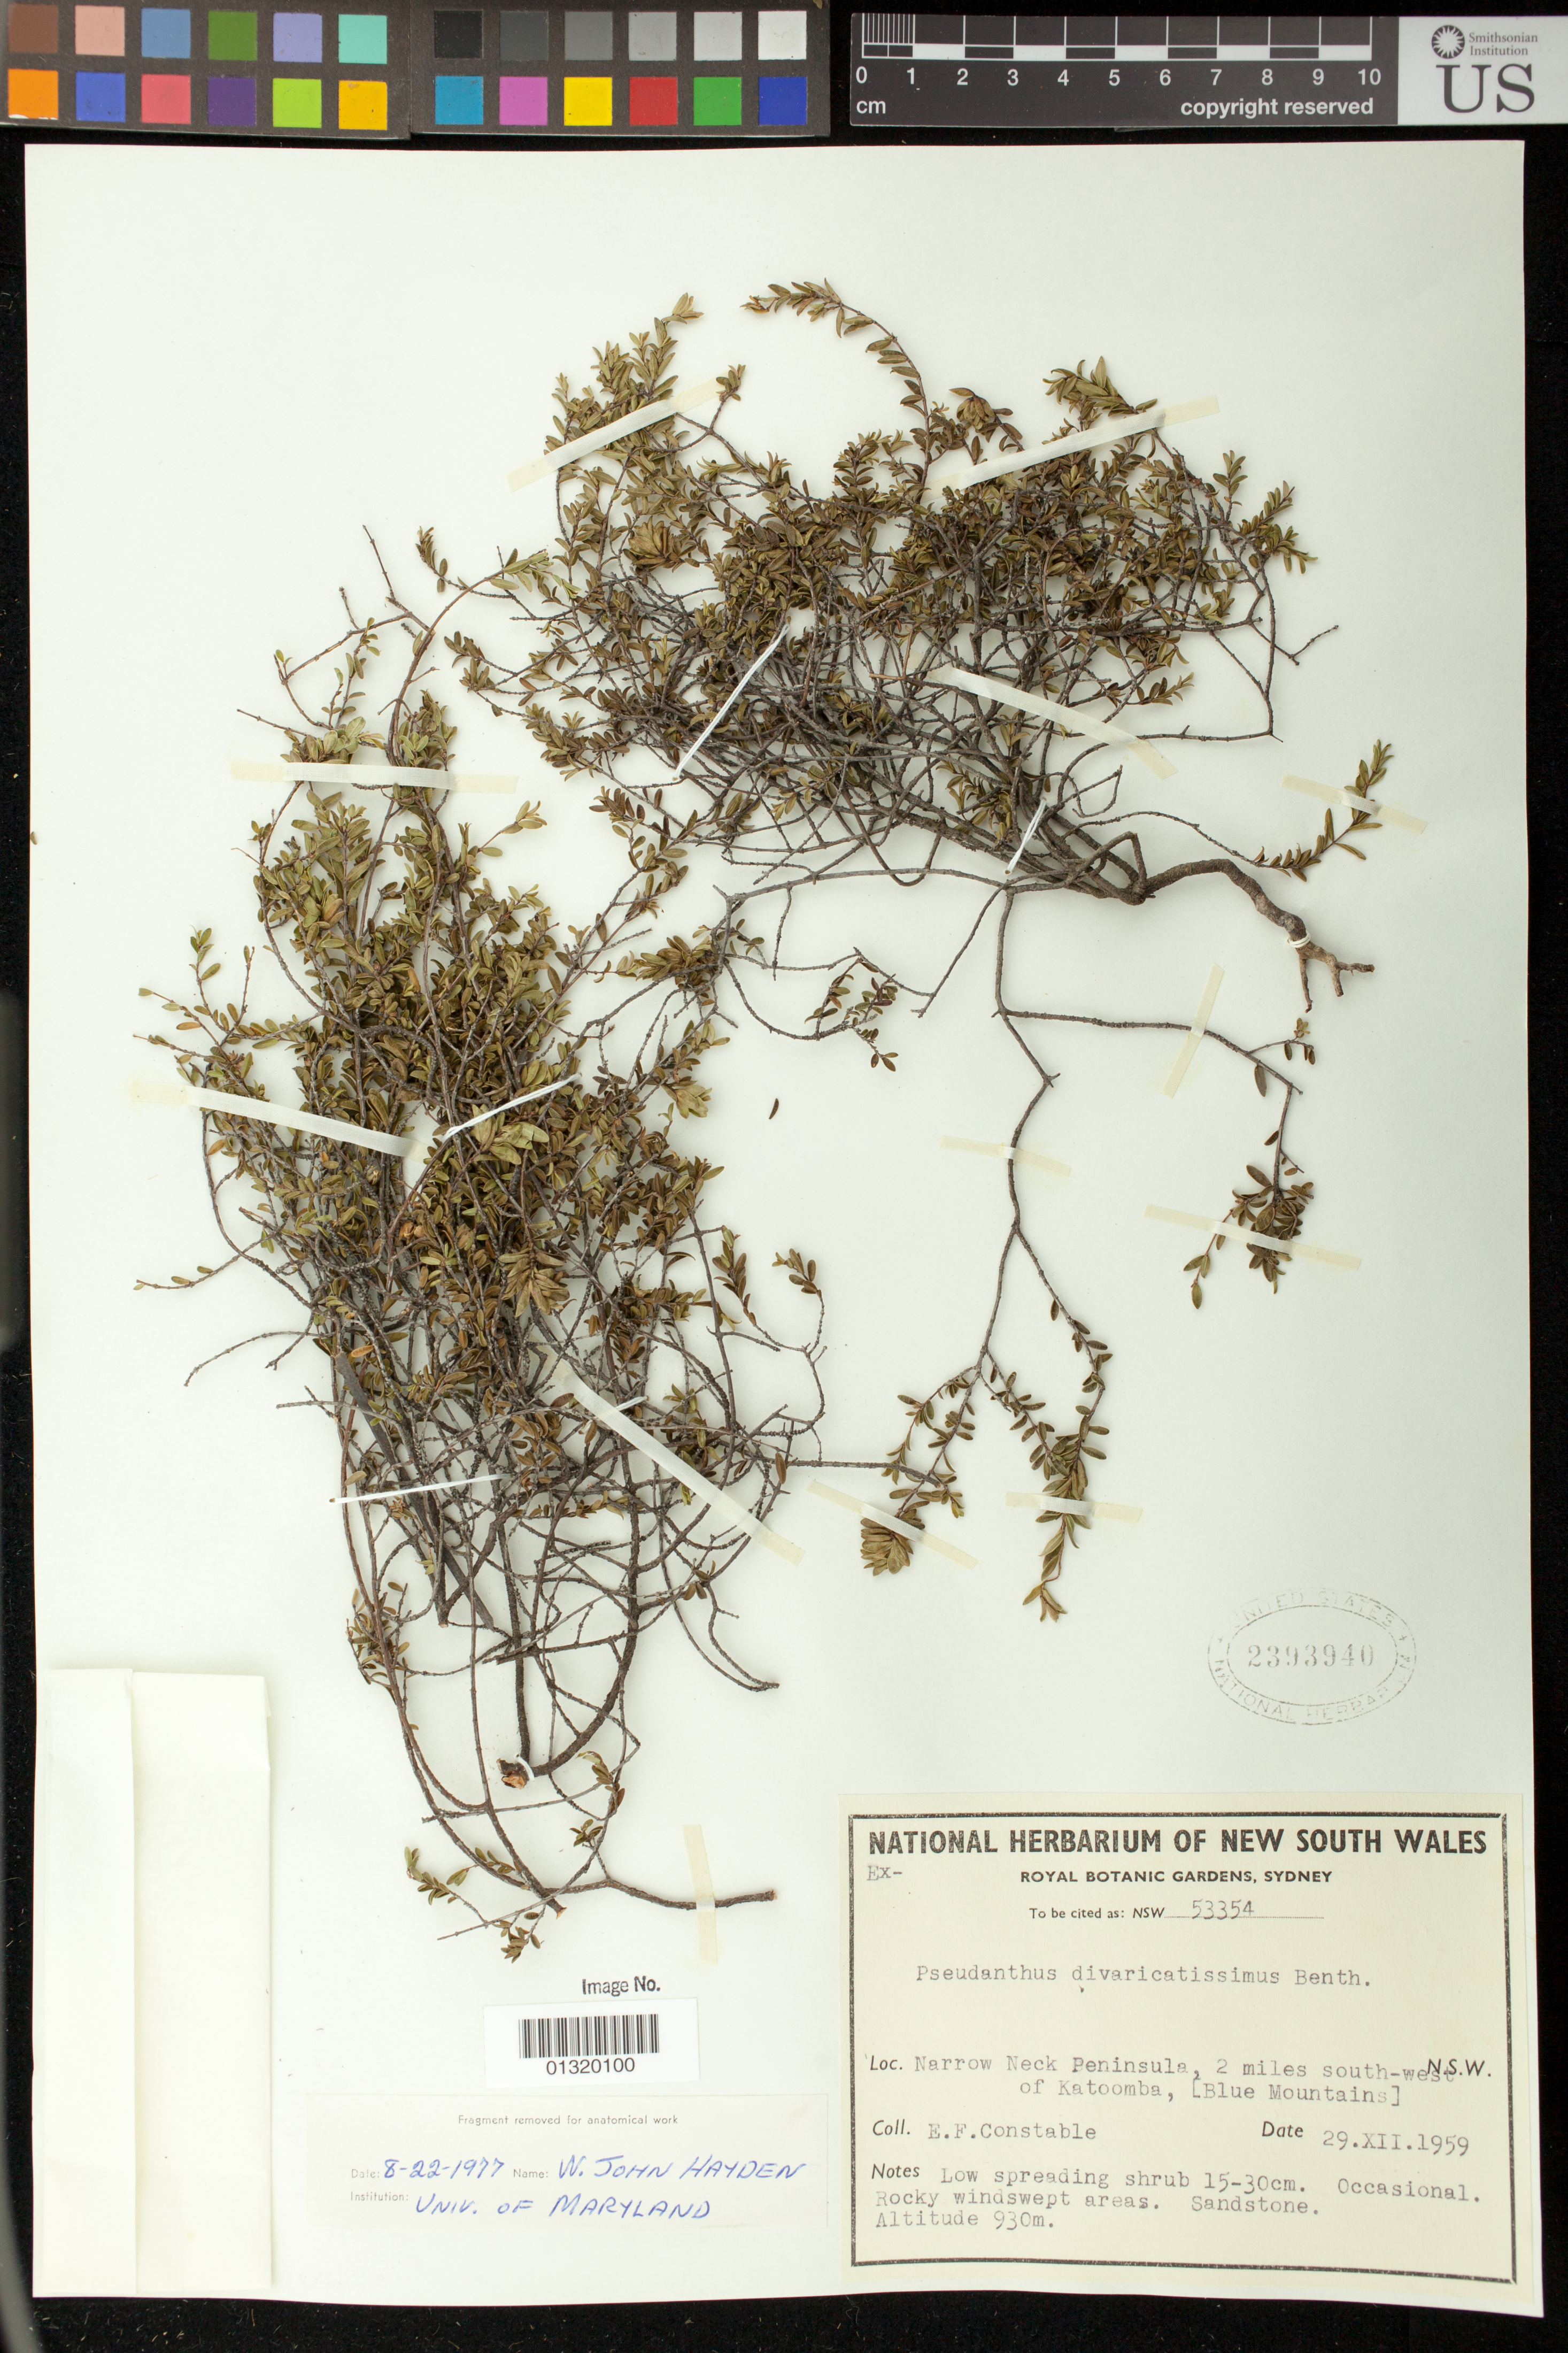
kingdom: Plantae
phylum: Tracheophyta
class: Magnoliopsida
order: Malpighiales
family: Picrodendraceae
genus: Pseudanthus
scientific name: Pseudanthus divaricatissimus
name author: (Müll. Arg.) Benth.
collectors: E. F. Constable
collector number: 53354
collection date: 1959-12-29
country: Australia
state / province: New South Wales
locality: Narrow Neck Peninsula, 2 miles south-west of Katoomba, [Blue Mountains]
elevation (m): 930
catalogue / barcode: US 2393940